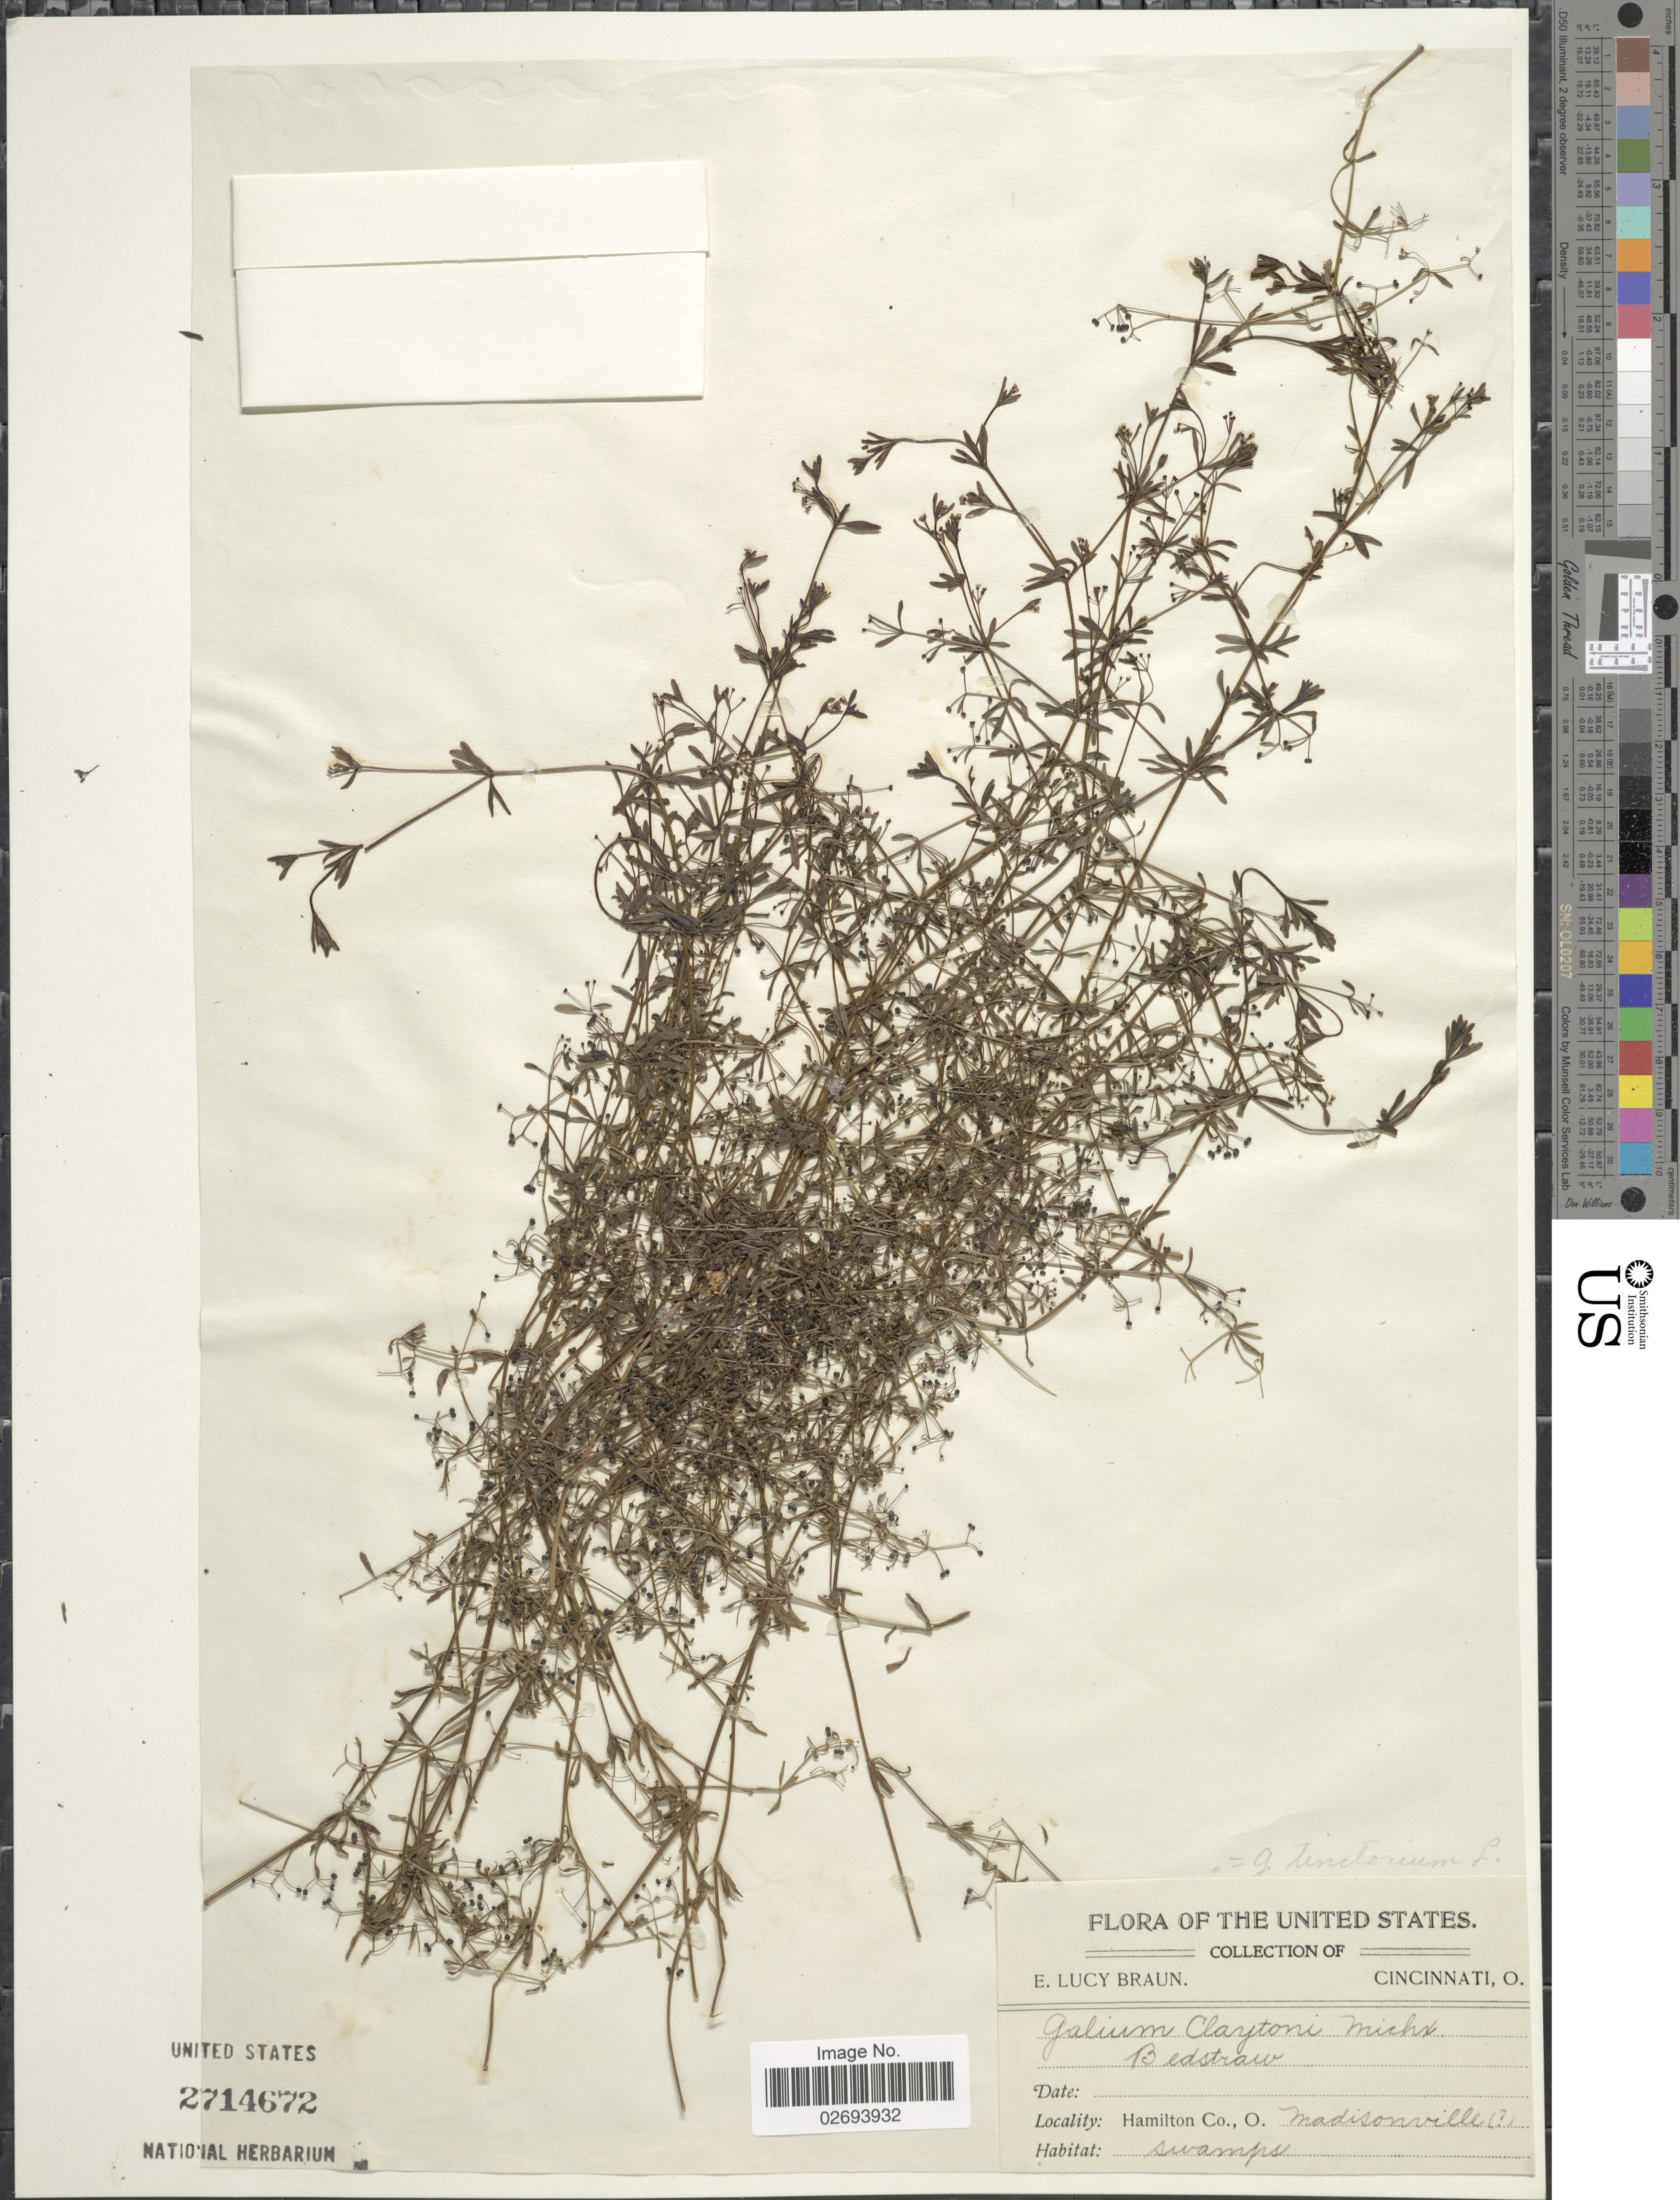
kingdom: Plantae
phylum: Tracheophyta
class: Magnoliopsida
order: Gentianales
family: Rubiaceae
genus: Galium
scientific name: Galium tinctorium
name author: (L.) Scop.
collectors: E. L. Braun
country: United States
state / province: Ohio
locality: Hamilton Co., Madisonville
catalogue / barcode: US 2714672